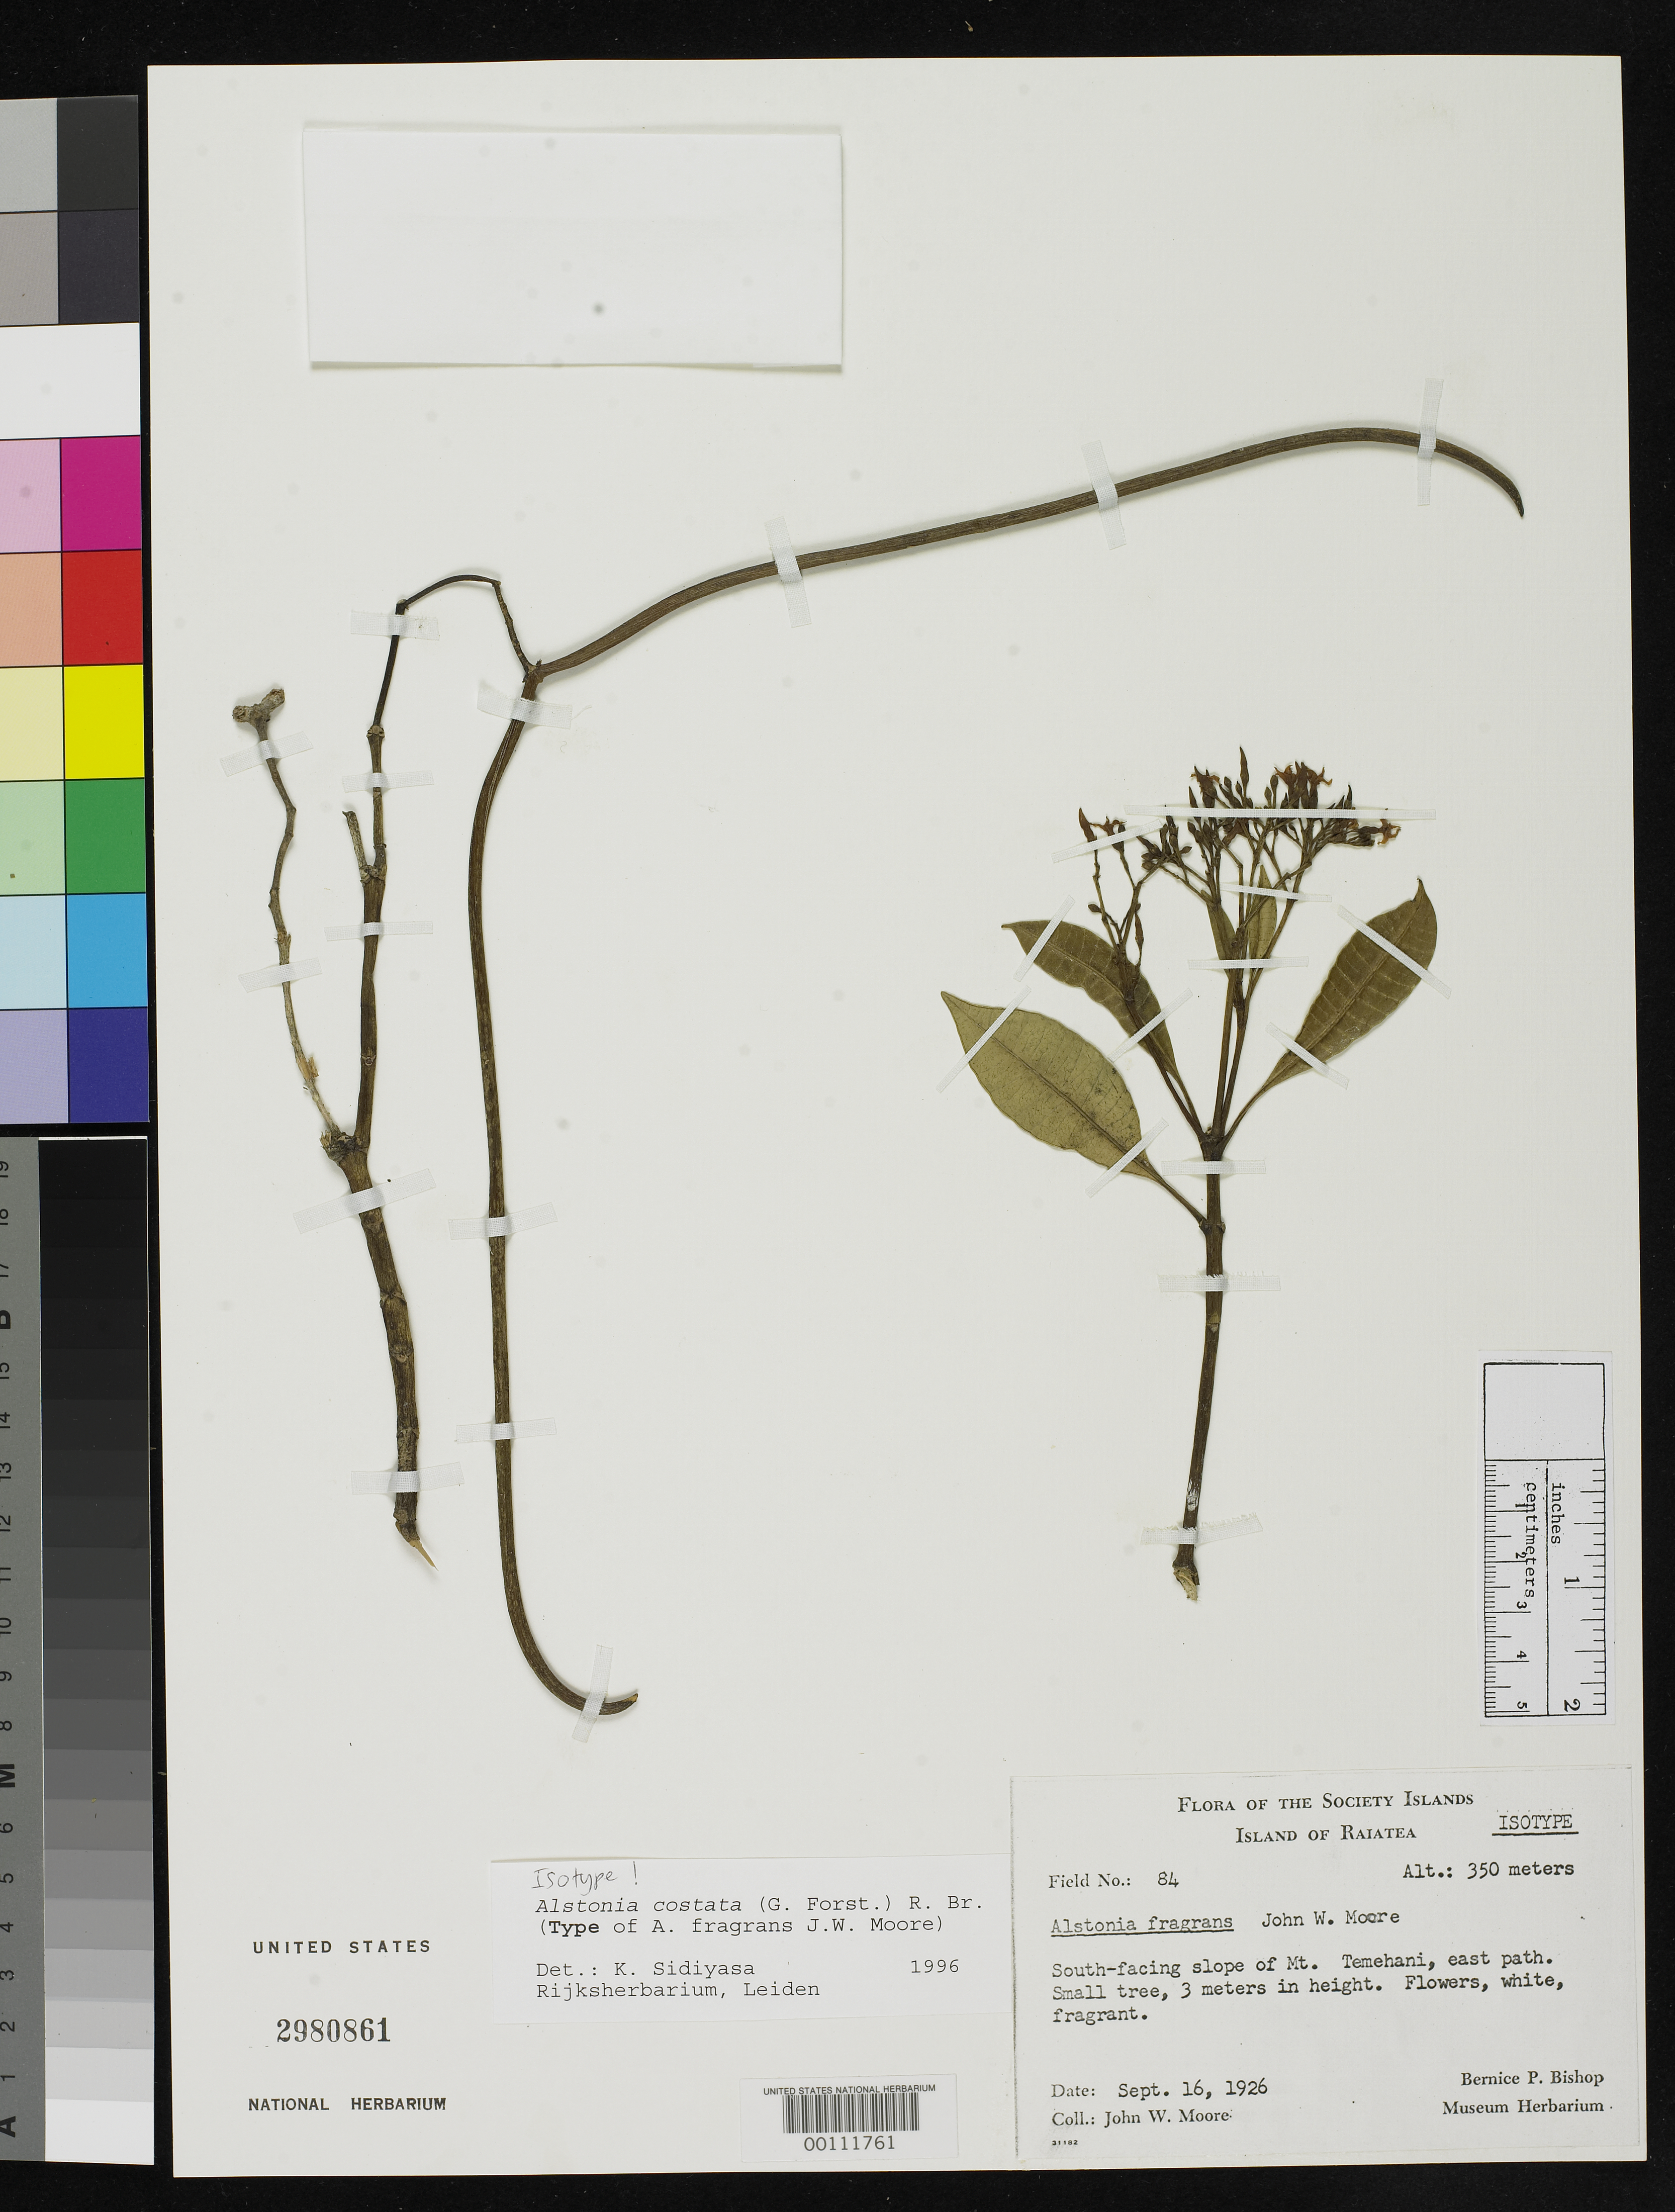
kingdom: Plantae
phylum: Tracheophyta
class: Magnoliopsida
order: Gentianales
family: Apocynaceae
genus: Alstonia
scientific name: Alstonia fragrans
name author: J.W. Moore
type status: Isotype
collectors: J. W. Moore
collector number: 84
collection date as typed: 16 Sep 1926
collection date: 1926-09-16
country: French Polynesia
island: Raiatea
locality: S facing slope of Mt. Temehani, east path. [Society Is.]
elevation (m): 350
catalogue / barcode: US 2980861